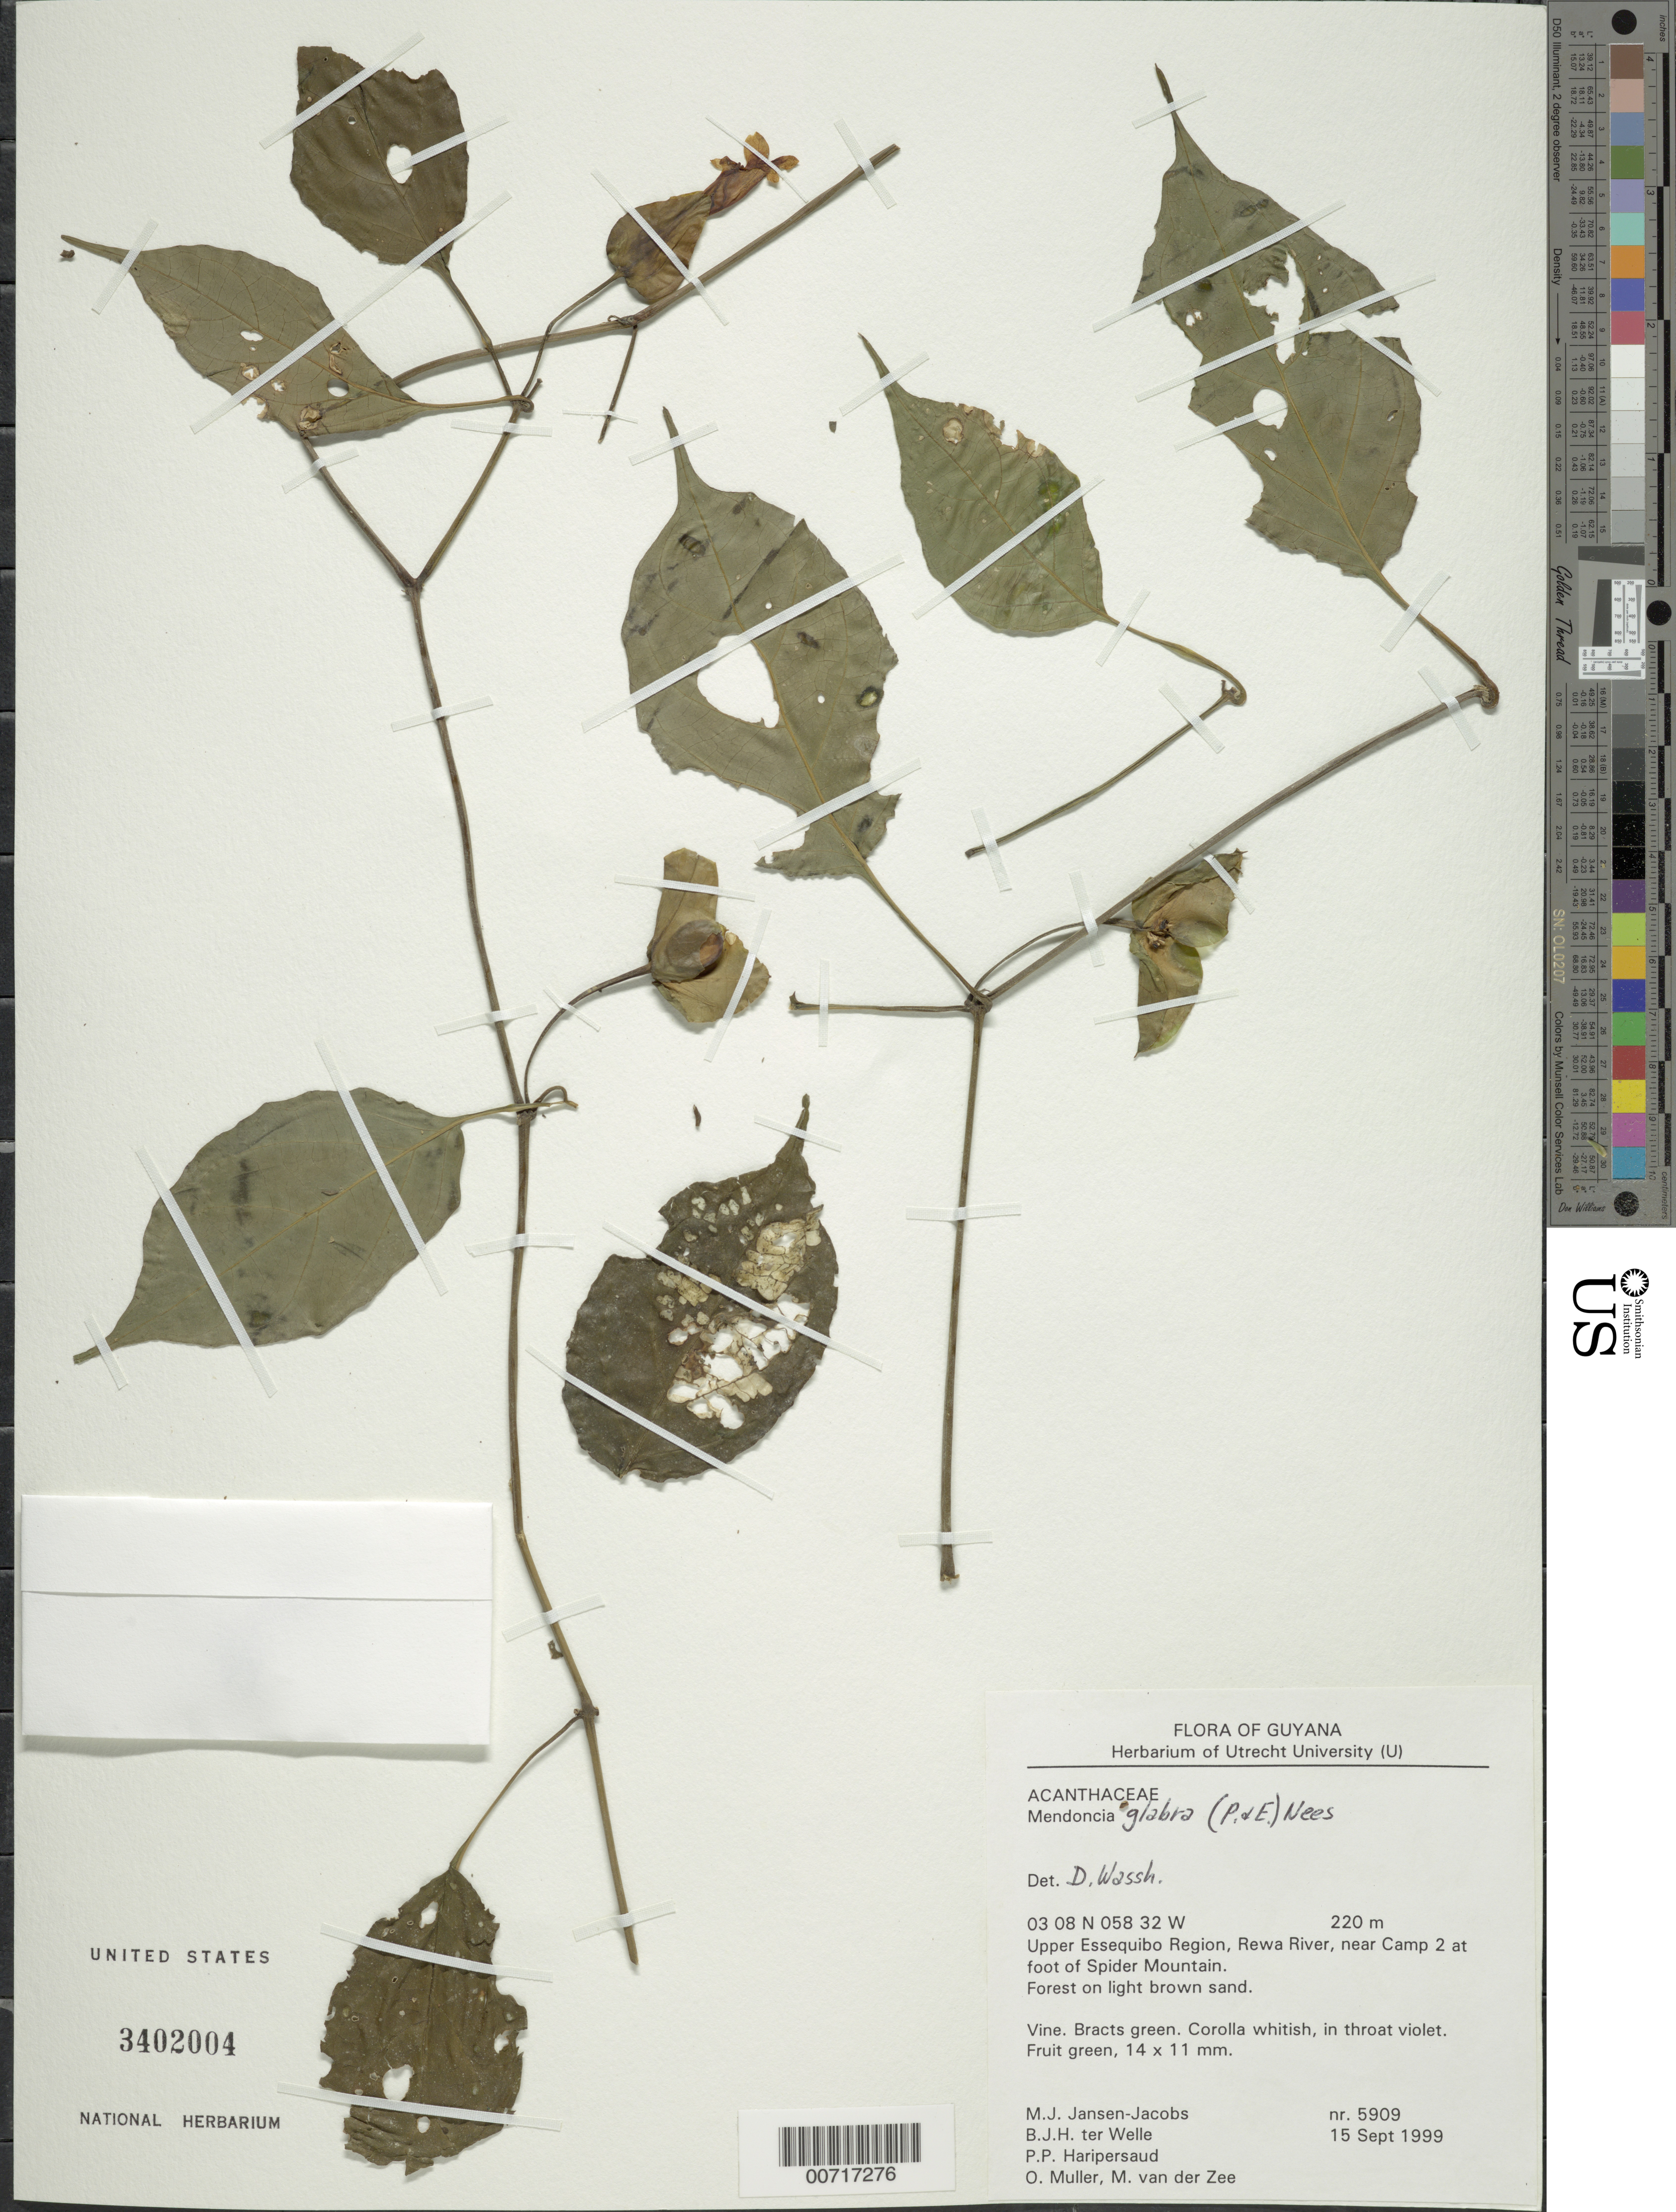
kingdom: Plantae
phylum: Tracheophyta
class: Magnoliopsida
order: Lamiales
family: Acanthaceae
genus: Mendoncia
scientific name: Mendoncia glabra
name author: (Poepp. & Endl.) Nees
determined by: Wasshausen, Dieter C., (BOT), Smithsonian Institution - National Museum of Natural History (UNITED STATES)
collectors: M. J. Jansen-Jacobs, B. Welle, P. Haripersaud, O. Muller & M. van der Zee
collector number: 5909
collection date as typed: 15-Sep-99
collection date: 1999-09-15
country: Guyana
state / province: U. Takutu-U. Essequibo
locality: Rewa River, at foot of Spider Mts., near camp 2, Upper Essequibo Region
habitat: Forest on light brown sand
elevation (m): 220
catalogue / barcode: US 3402004